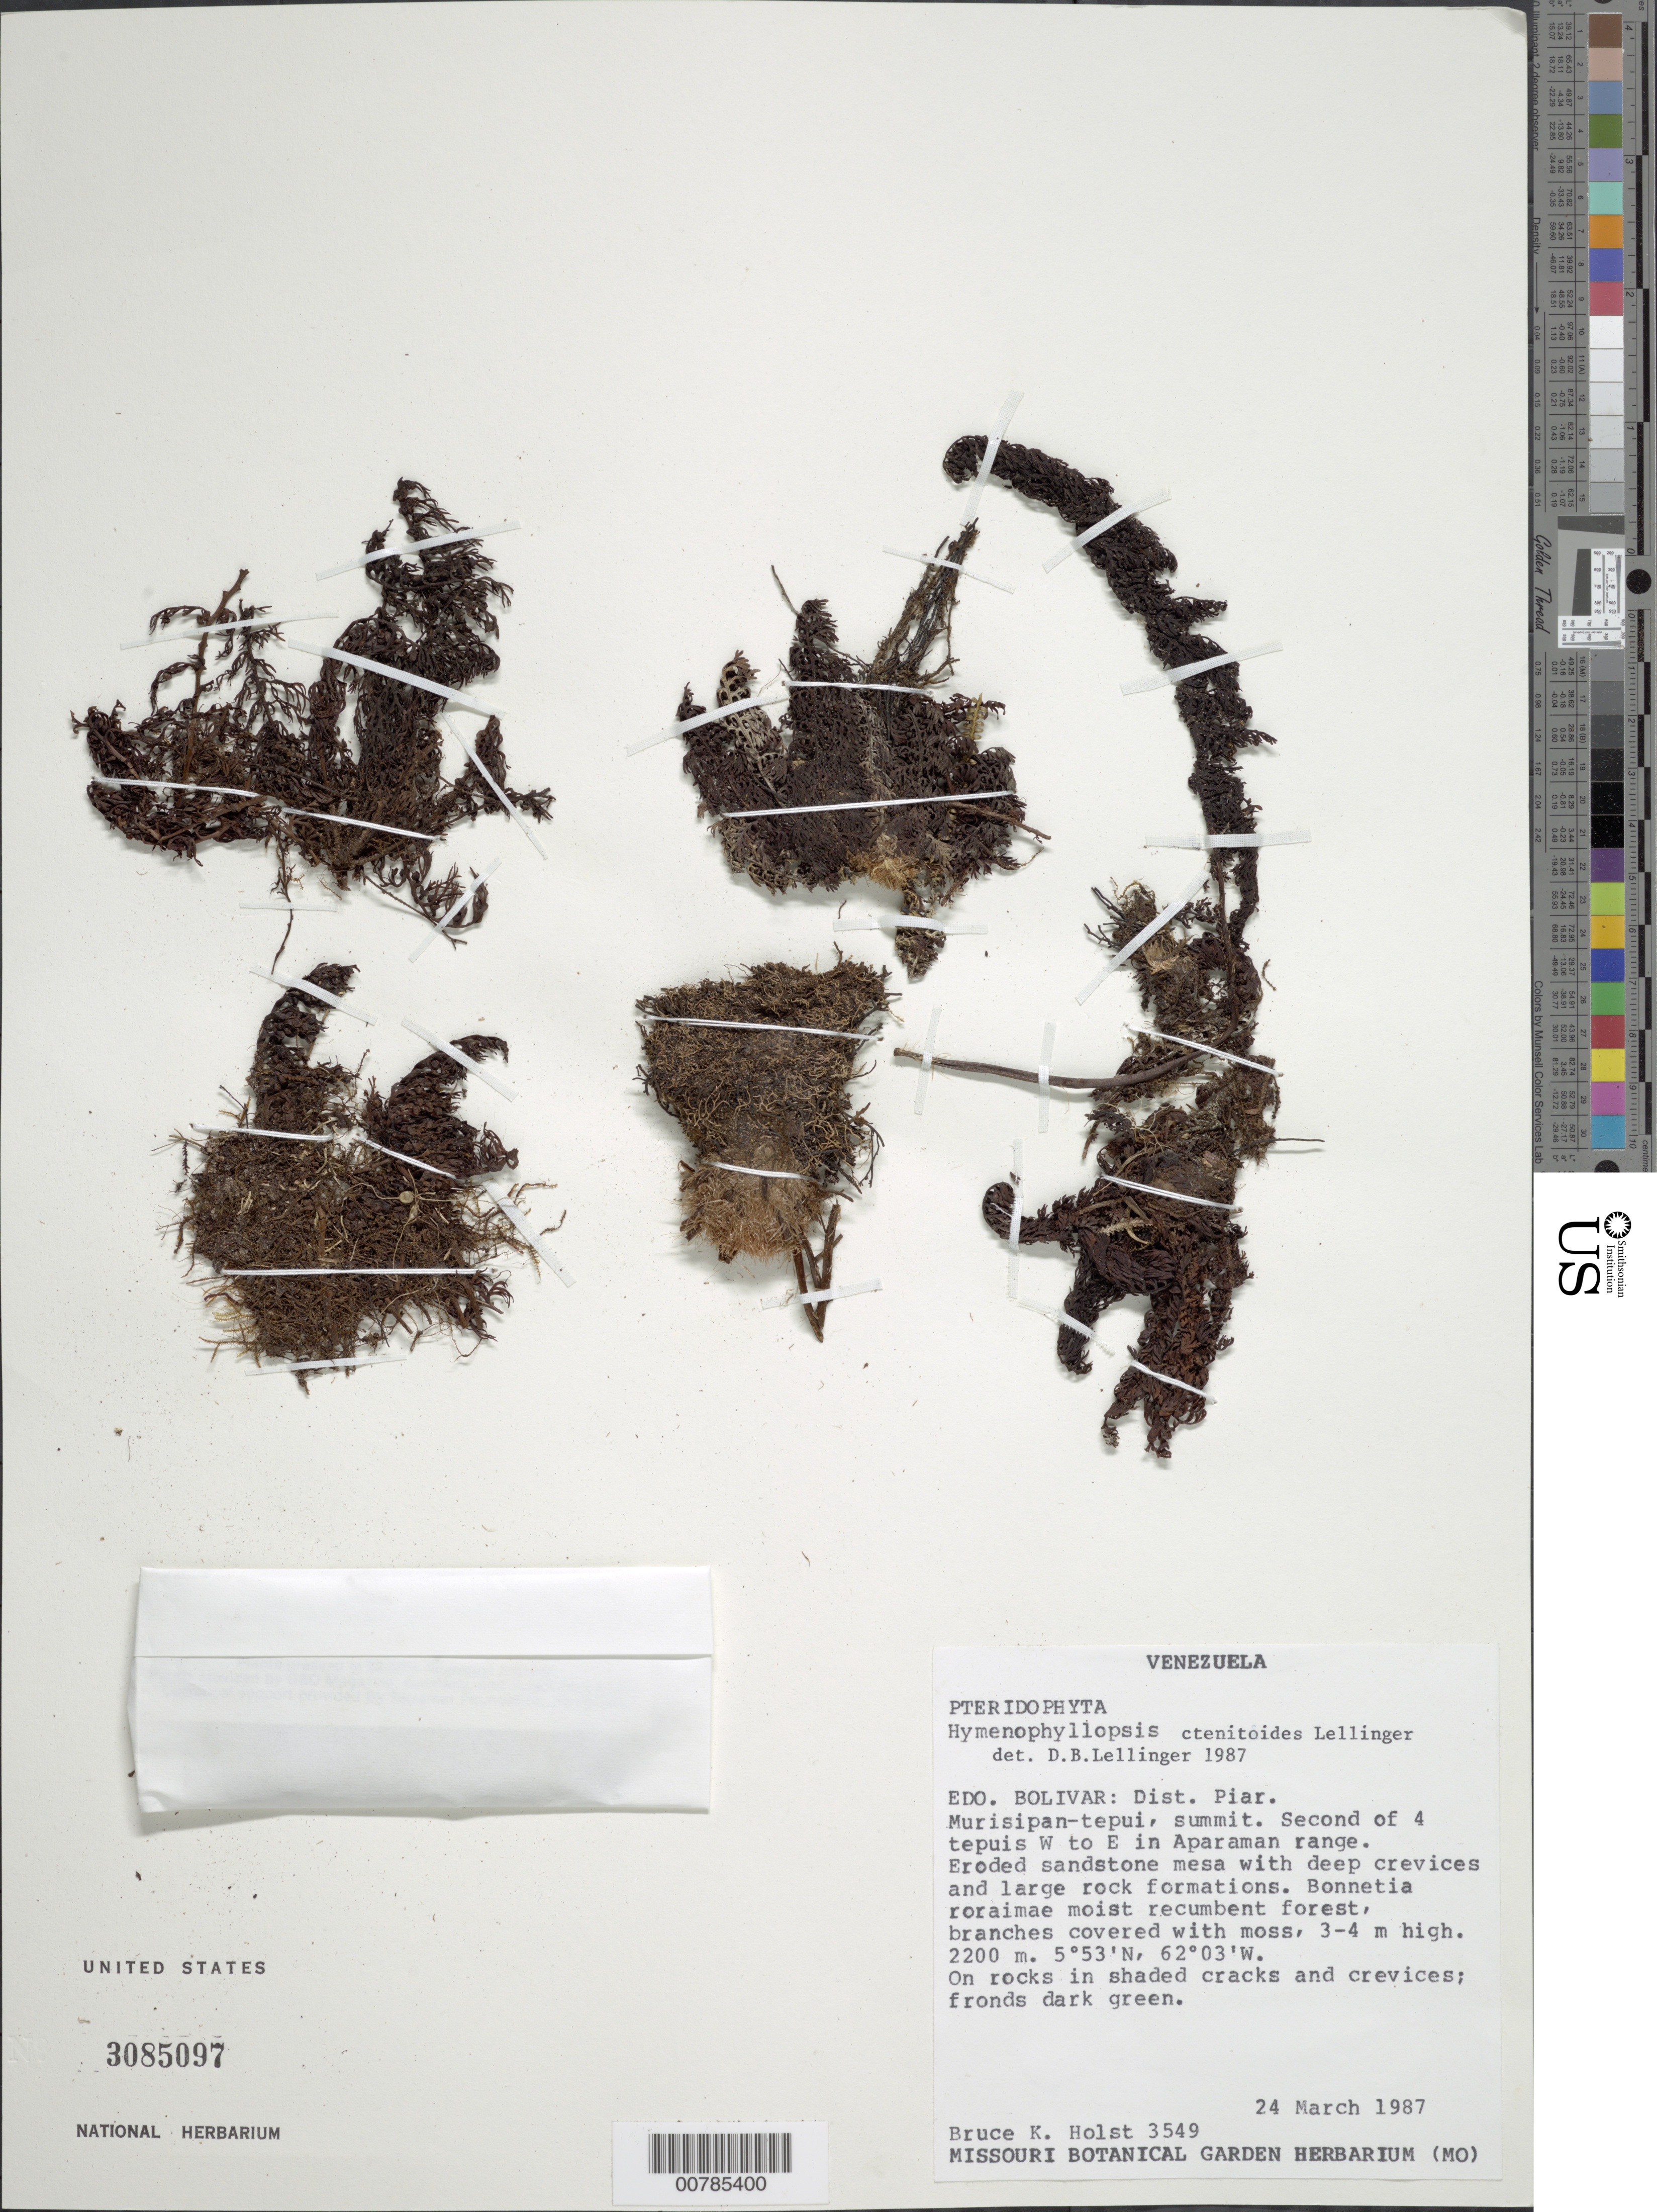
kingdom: Plantae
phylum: Tracheophyta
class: Polypodiopsida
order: Cyatheales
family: Cyatheaceae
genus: Cyathea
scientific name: Cyathea ctenitoides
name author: (Lellinger) Christenh.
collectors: B. Holst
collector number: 3549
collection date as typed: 24-Mar-87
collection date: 1987-03-24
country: Venezuela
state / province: Bolívar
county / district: Piar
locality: Murisipan-tepuí summit, 2nd of 4 tepuís in Aparaman-tepuí range from W to E, East of Auyan-tepuí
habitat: Eroded sandstone mesa with deep crevices, large rock formations; Bonnetia roraime moist recumbent forest; on rocks in shaded cracks and crevices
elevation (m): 2200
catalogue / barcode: US 3085097